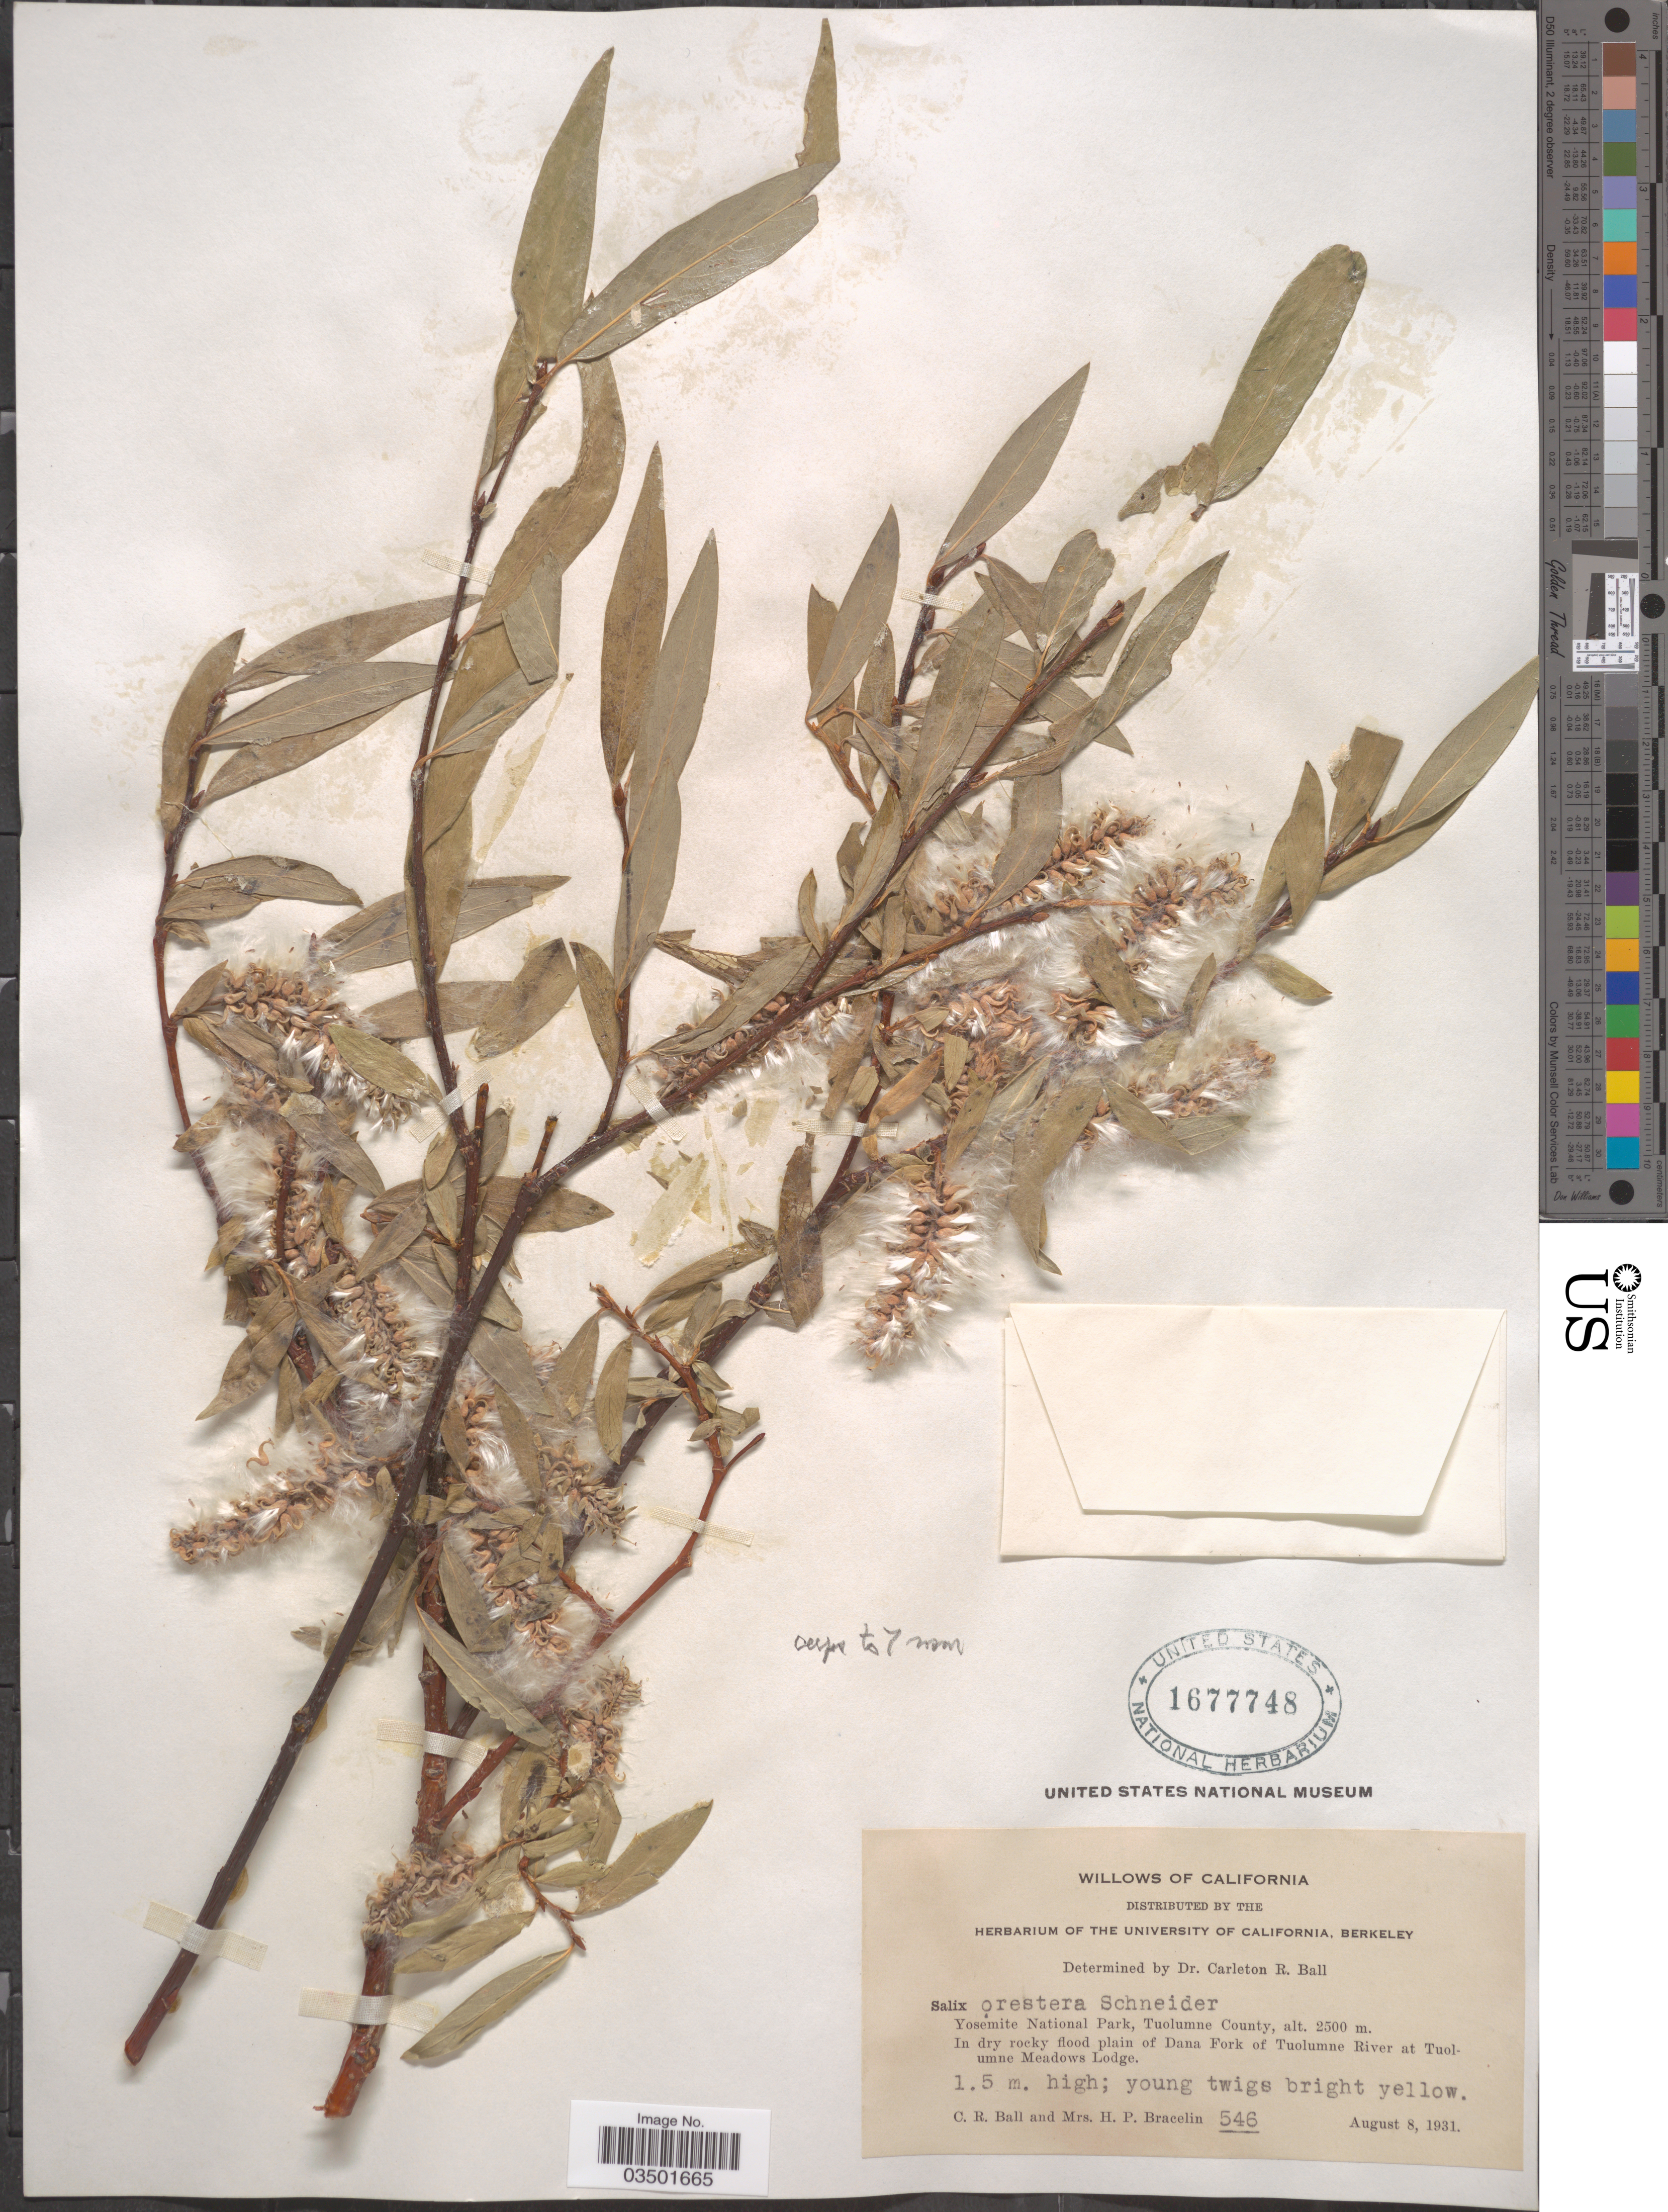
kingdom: Plantae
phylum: Tracheophyta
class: Magnoliopsida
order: Malpighiales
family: Salicaceae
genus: Salix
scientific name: Salix orestera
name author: C.K. Schneid.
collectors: C. R. Ball & H. Bracelin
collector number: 546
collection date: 1931-08-08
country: United States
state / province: California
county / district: Tuolumne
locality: Yosemite National Park, Tuolumne County. Dana Fork of Tuolumne River at Tuolumne Meadows Lodge.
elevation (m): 2500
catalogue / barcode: US 1677748